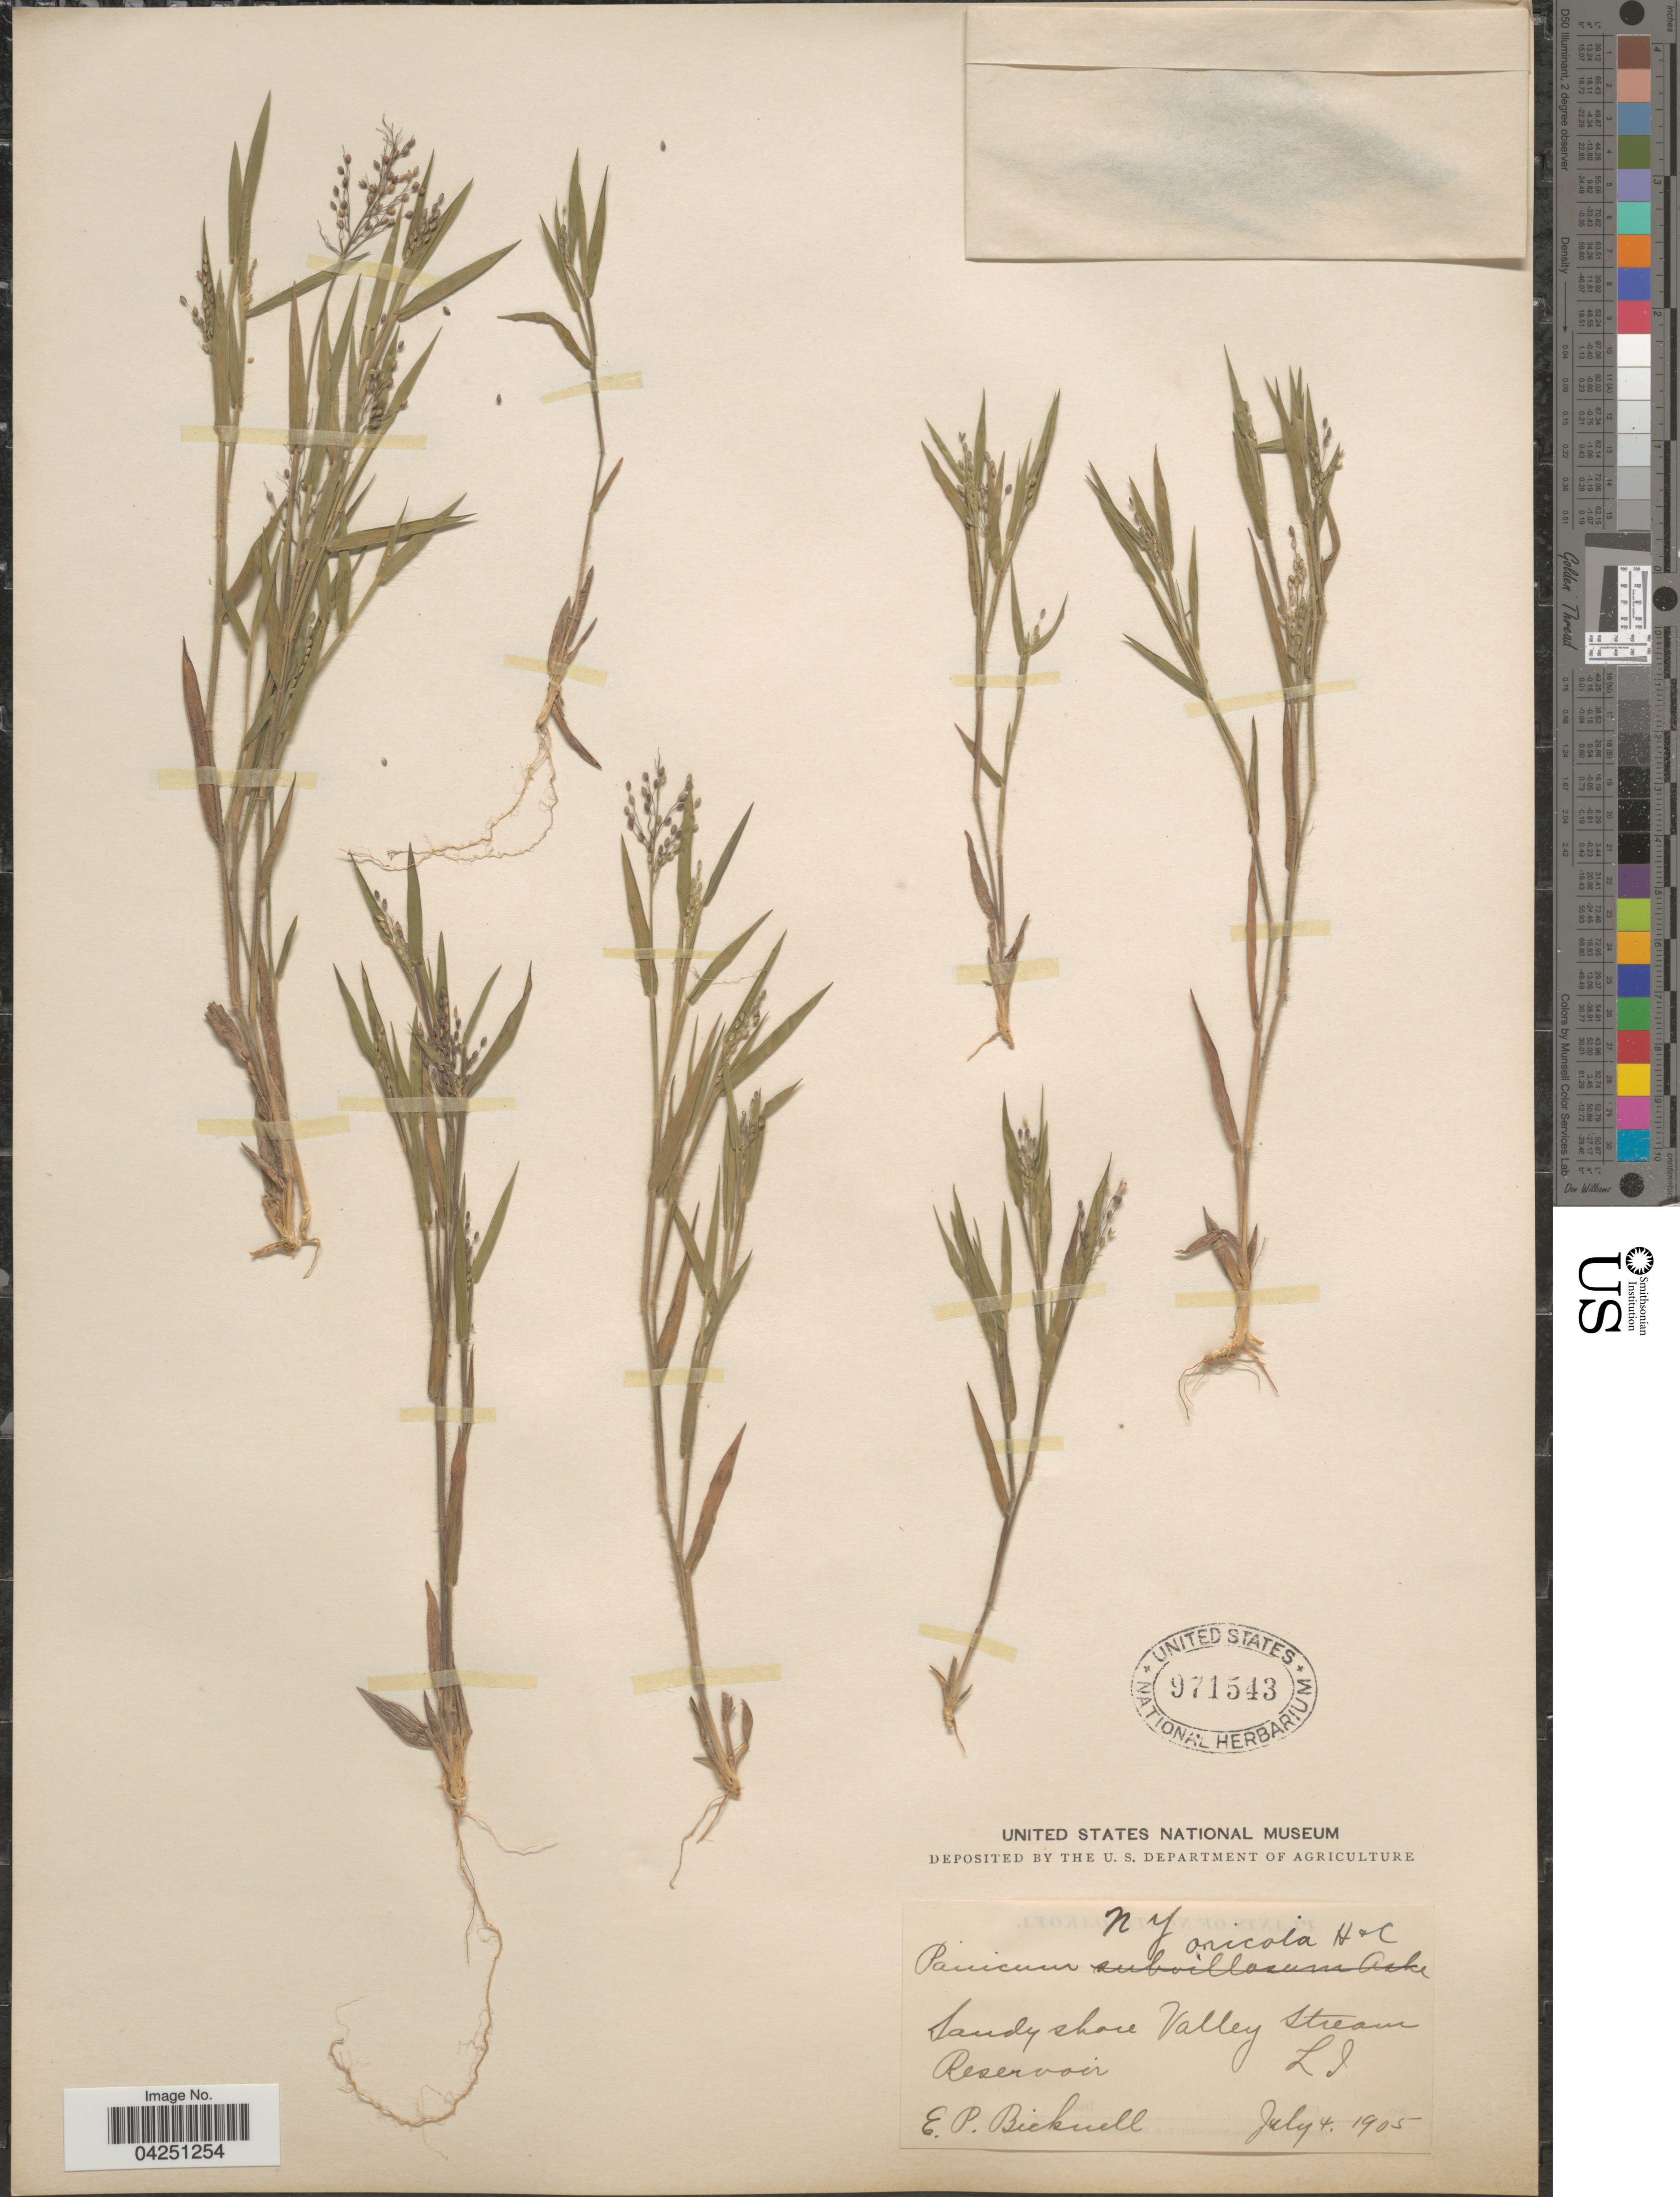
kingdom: Plantae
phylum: Tracheophyta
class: Liliopsida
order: Poales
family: Poaceae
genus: Dichanthelium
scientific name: Dichanthelium acuminatum var. acuminatum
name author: (Sw.) Gould & C.A. Clark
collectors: E. P. Bicknell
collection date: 1905-07-04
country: United States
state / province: New York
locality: Sandy shore Valley Stream Reservoir. L.I.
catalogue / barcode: US 971543